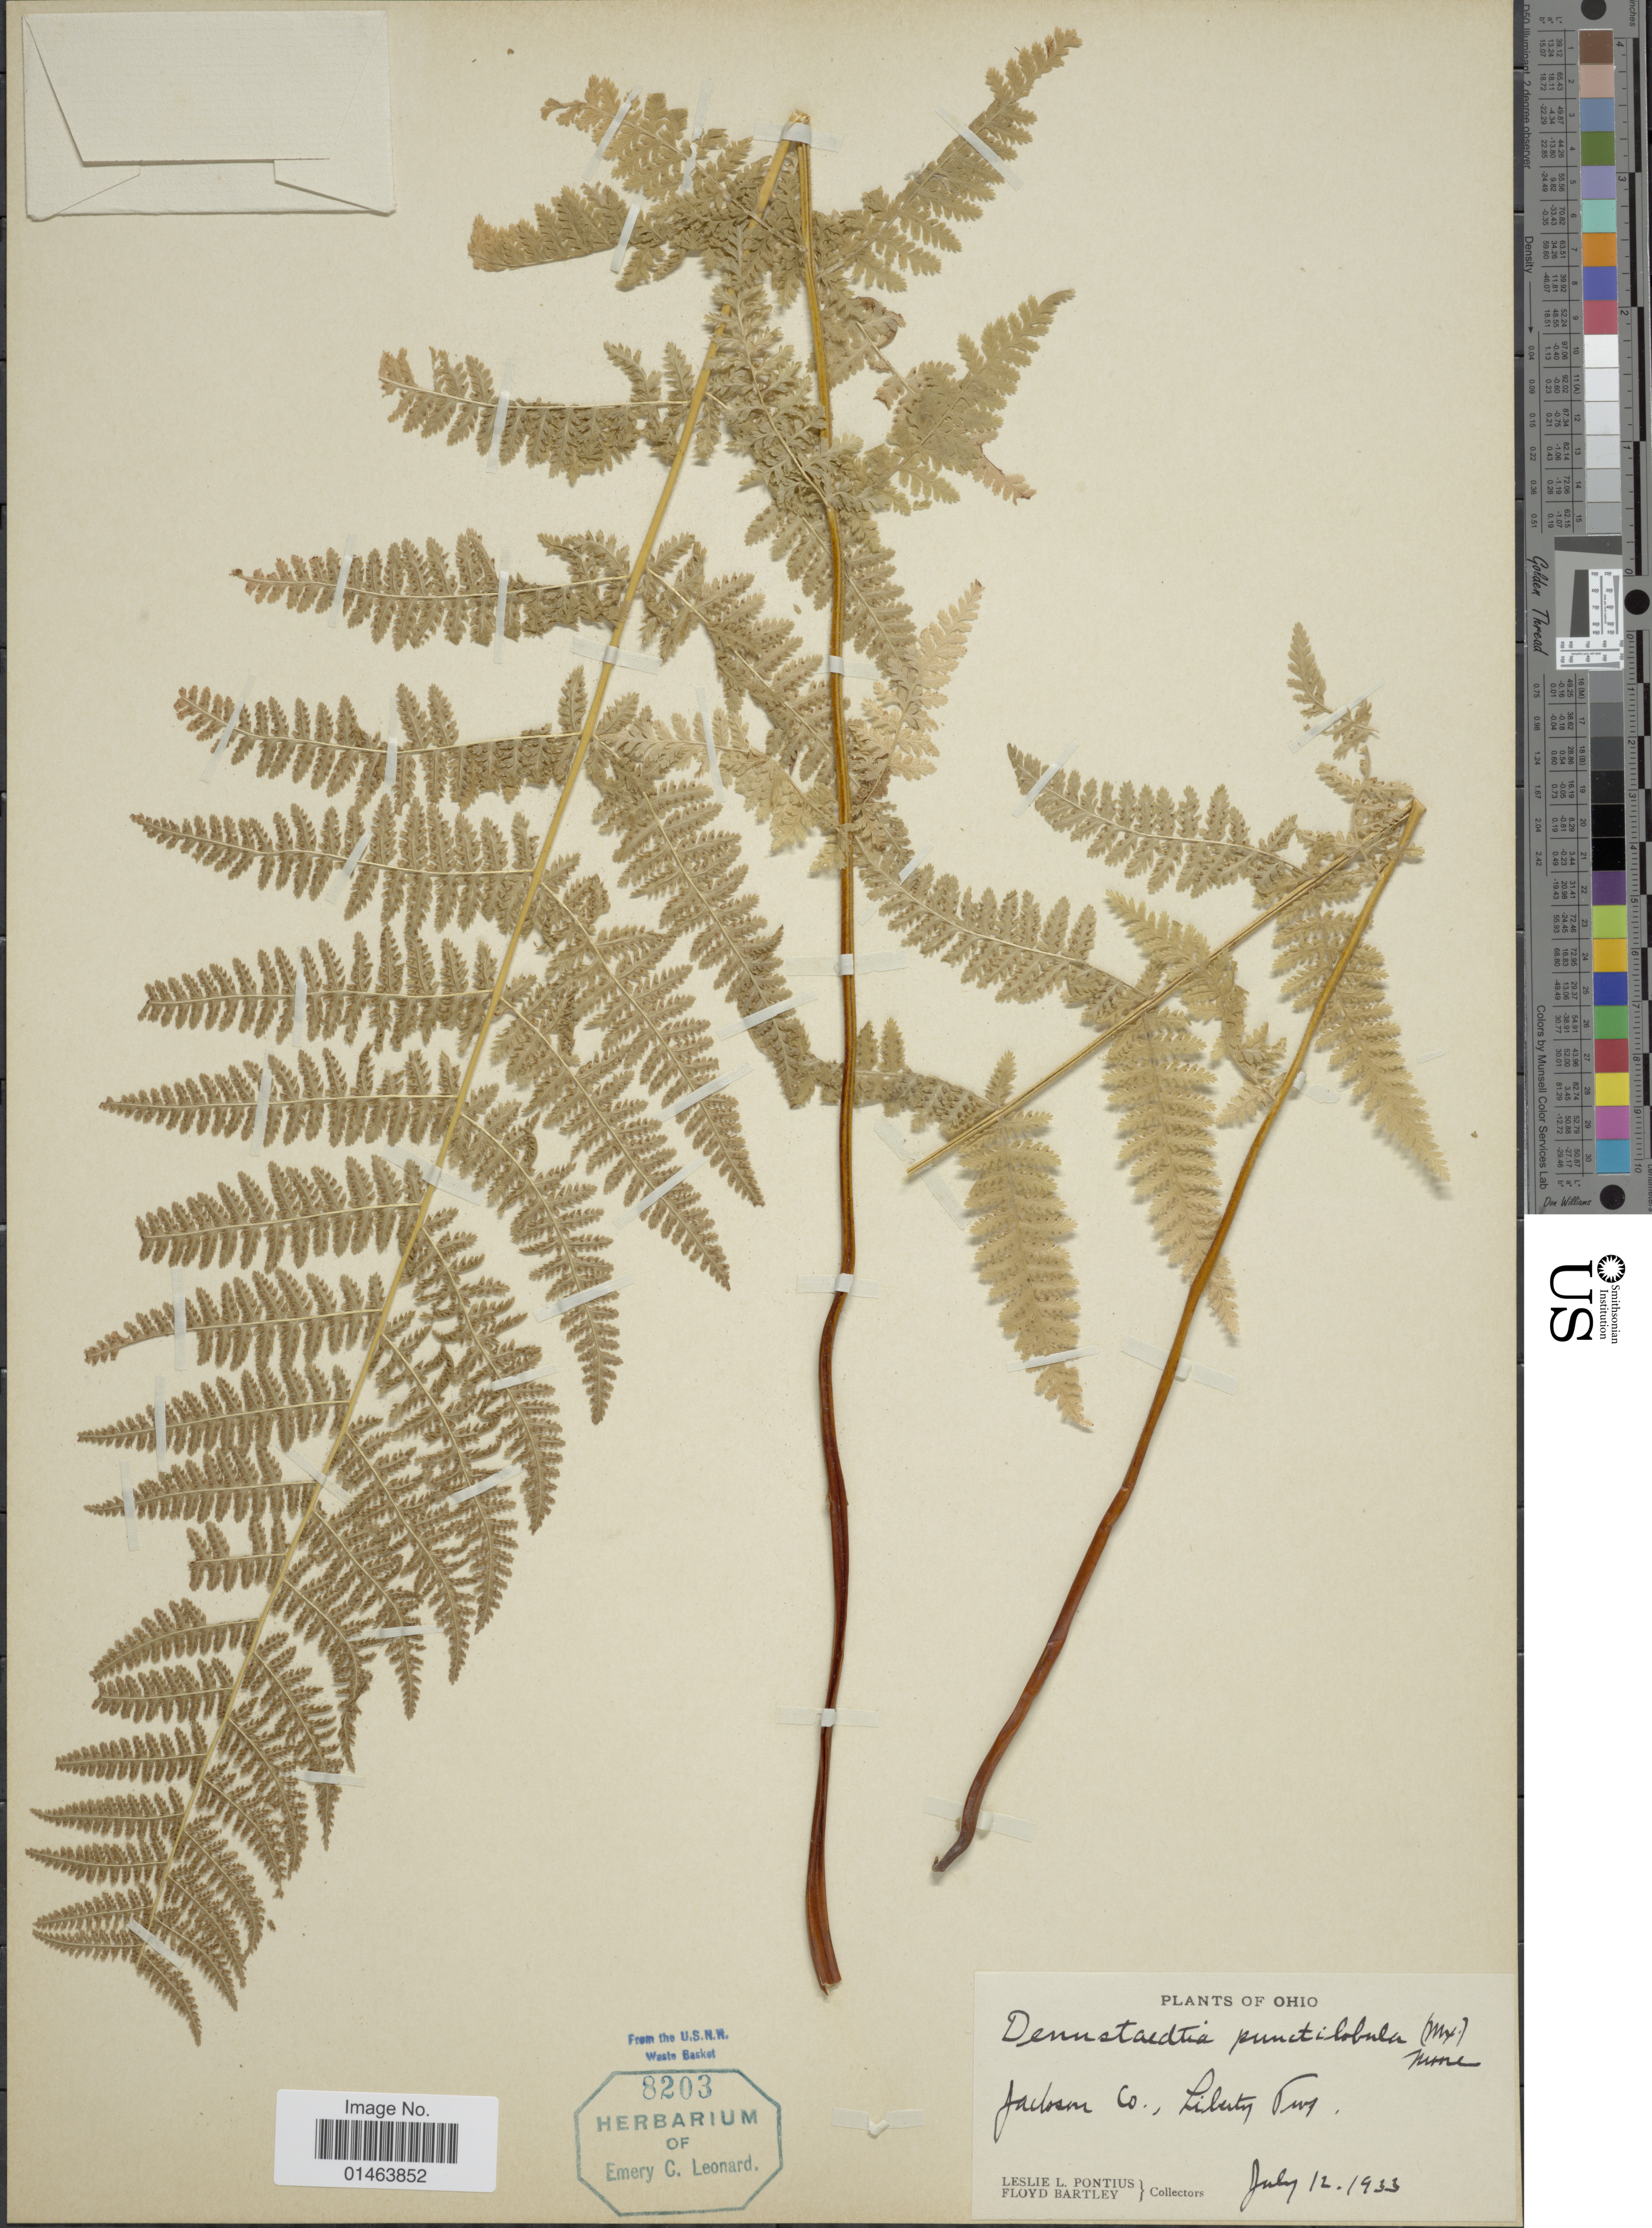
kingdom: Plantae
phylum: Tracheophyta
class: Polypodiopsida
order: Polypodiales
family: Dennstaedtiaceae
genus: Dennstaedtia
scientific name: Dennstaedtia punctilobula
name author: (Michx.) T. Moore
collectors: L. Pontius & F. Bartley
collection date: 1933-07-12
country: United States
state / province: Ohio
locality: Ohio, Jackson Co. Liberty.